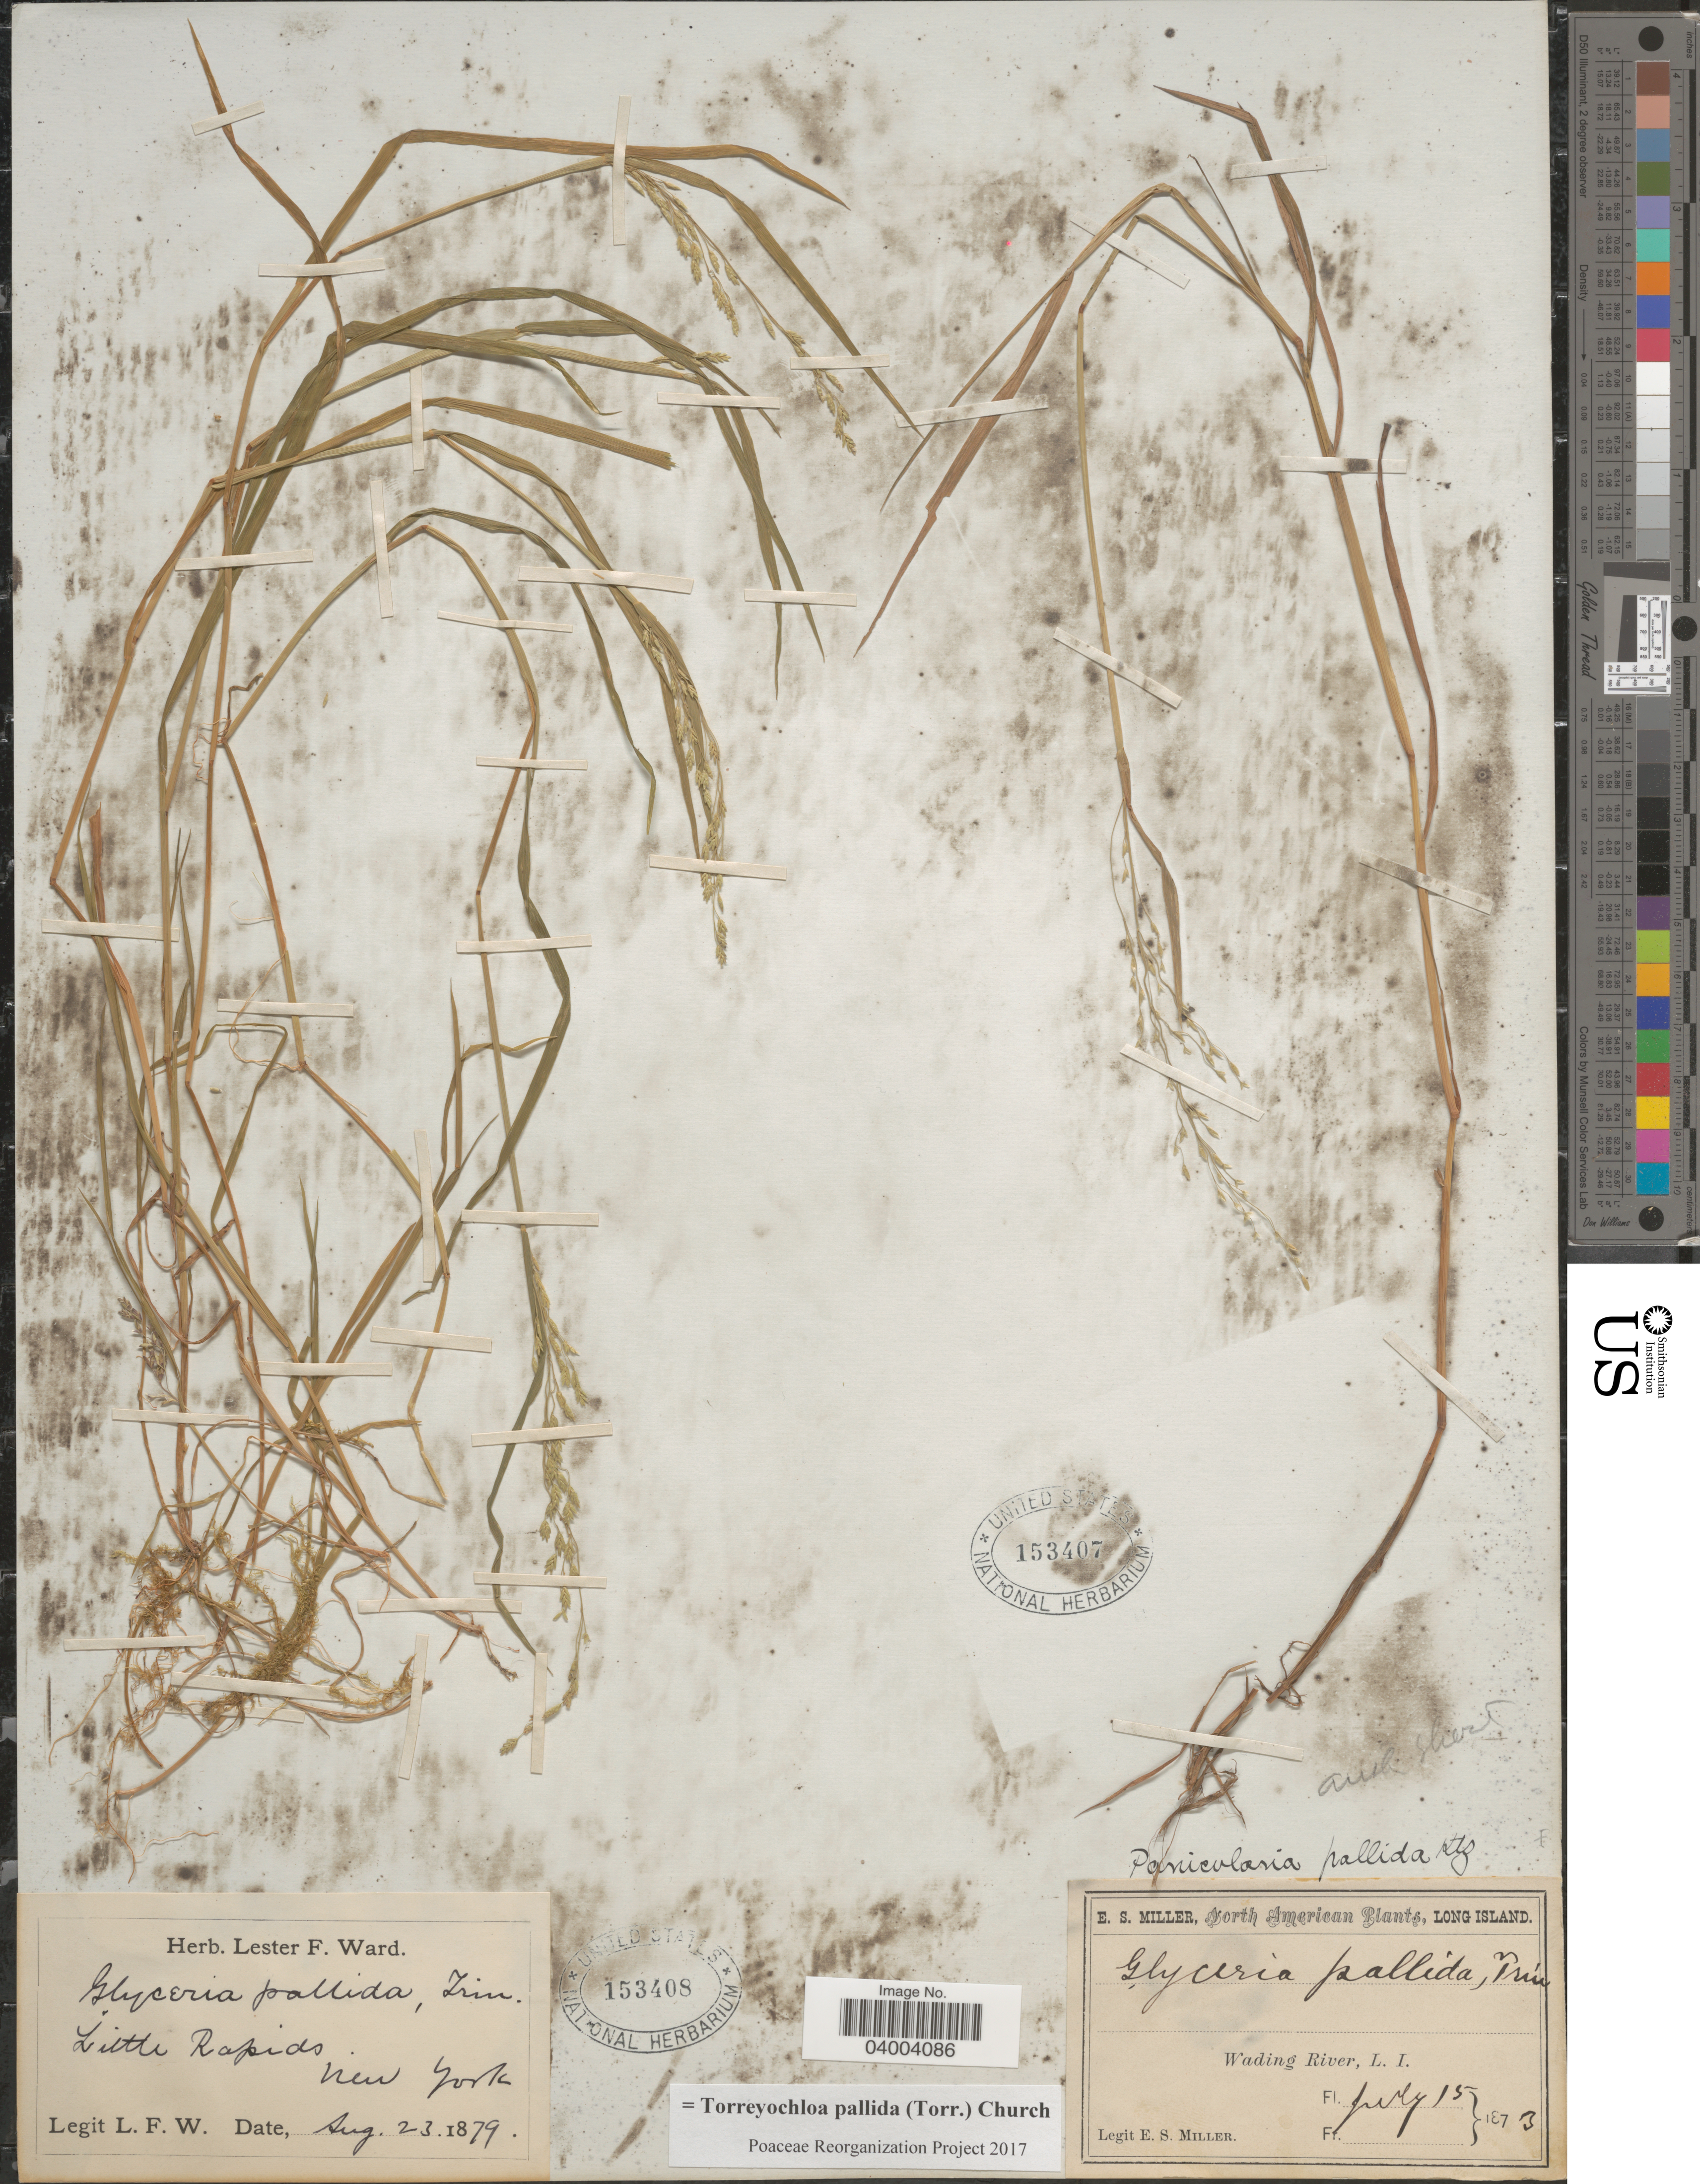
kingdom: Plantae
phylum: Tracheophyta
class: Liliopsida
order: Poales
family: Poaceae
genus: Torreyochloa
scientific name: Torreyochloa pallida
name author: (Torr.) G.L. Church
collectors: L. F. Ward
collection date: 1879-08-23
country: United States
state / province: New York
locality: Little Rapids.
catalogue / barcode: US 153408